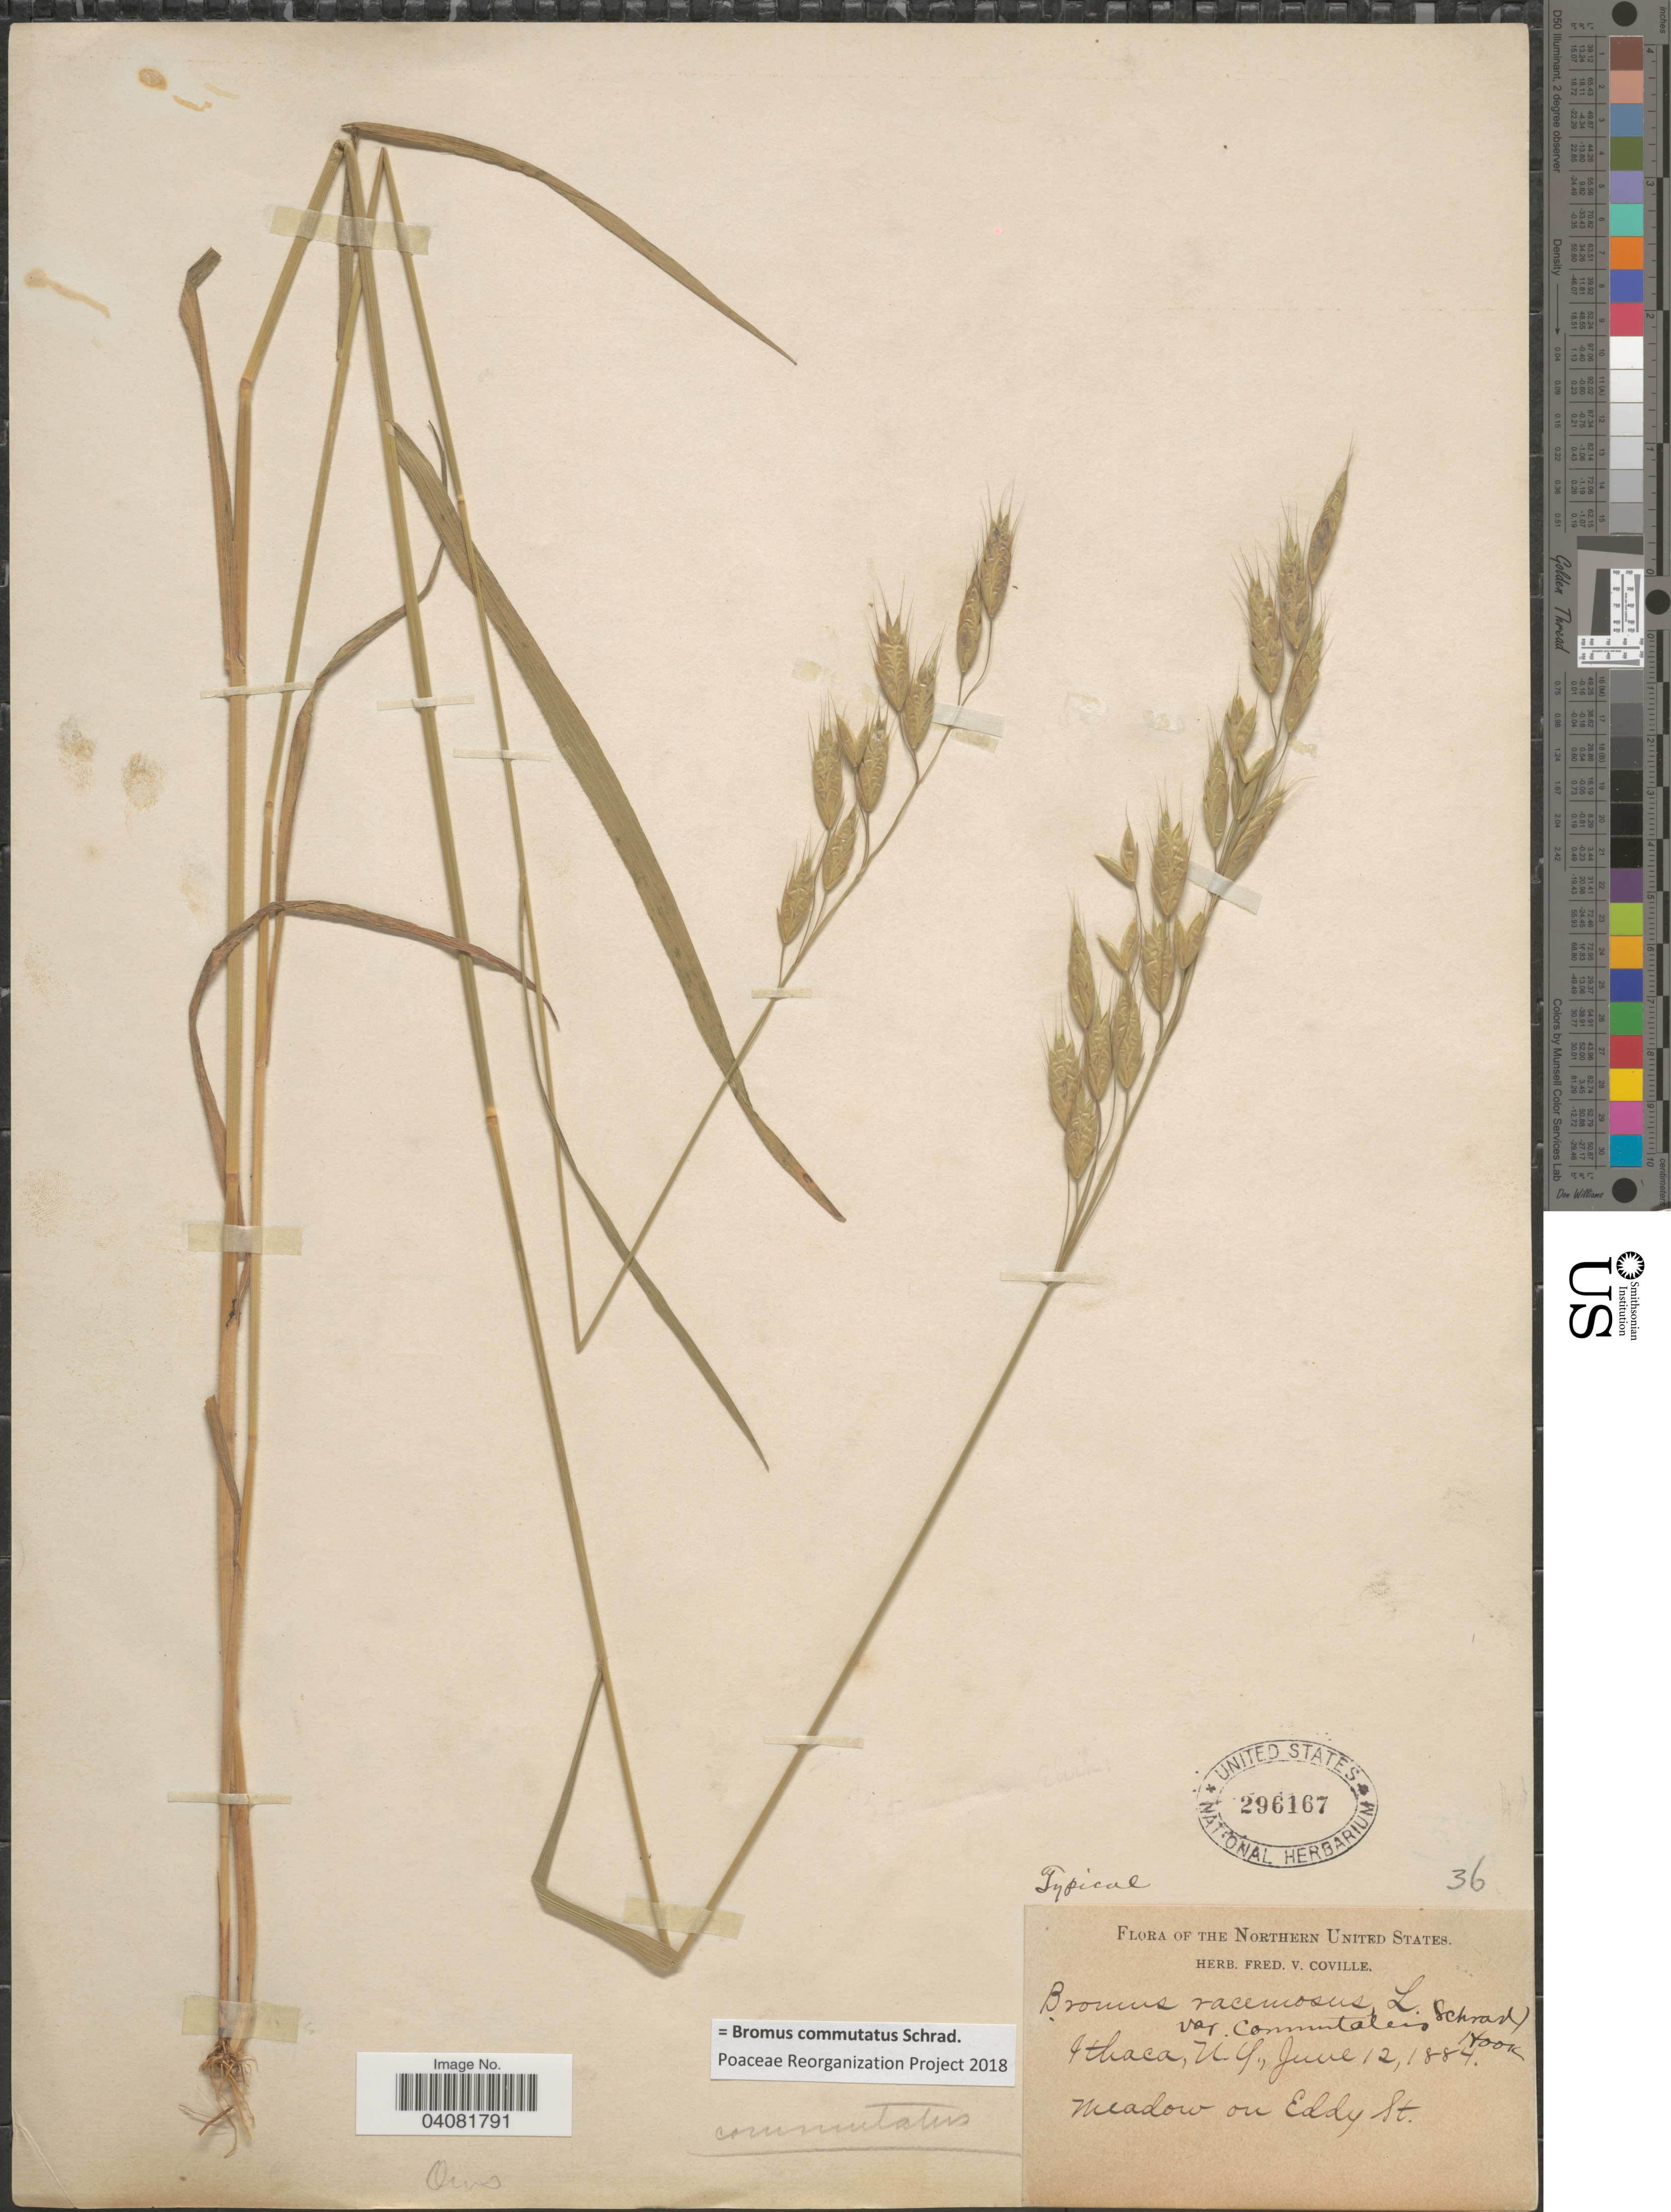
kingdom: Plantae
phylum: Tracheophyta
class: Liliopsida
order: Poales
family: Poaceae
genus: Bromus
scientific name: Bromus commutatus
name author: Schrad.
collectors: ex herb. Fred. V. Coville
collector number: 36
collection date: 1884-06-12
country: United States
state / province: New York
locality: The Northern United States. Ithaca. Meadow on Eddy St.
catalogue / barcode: US 296167